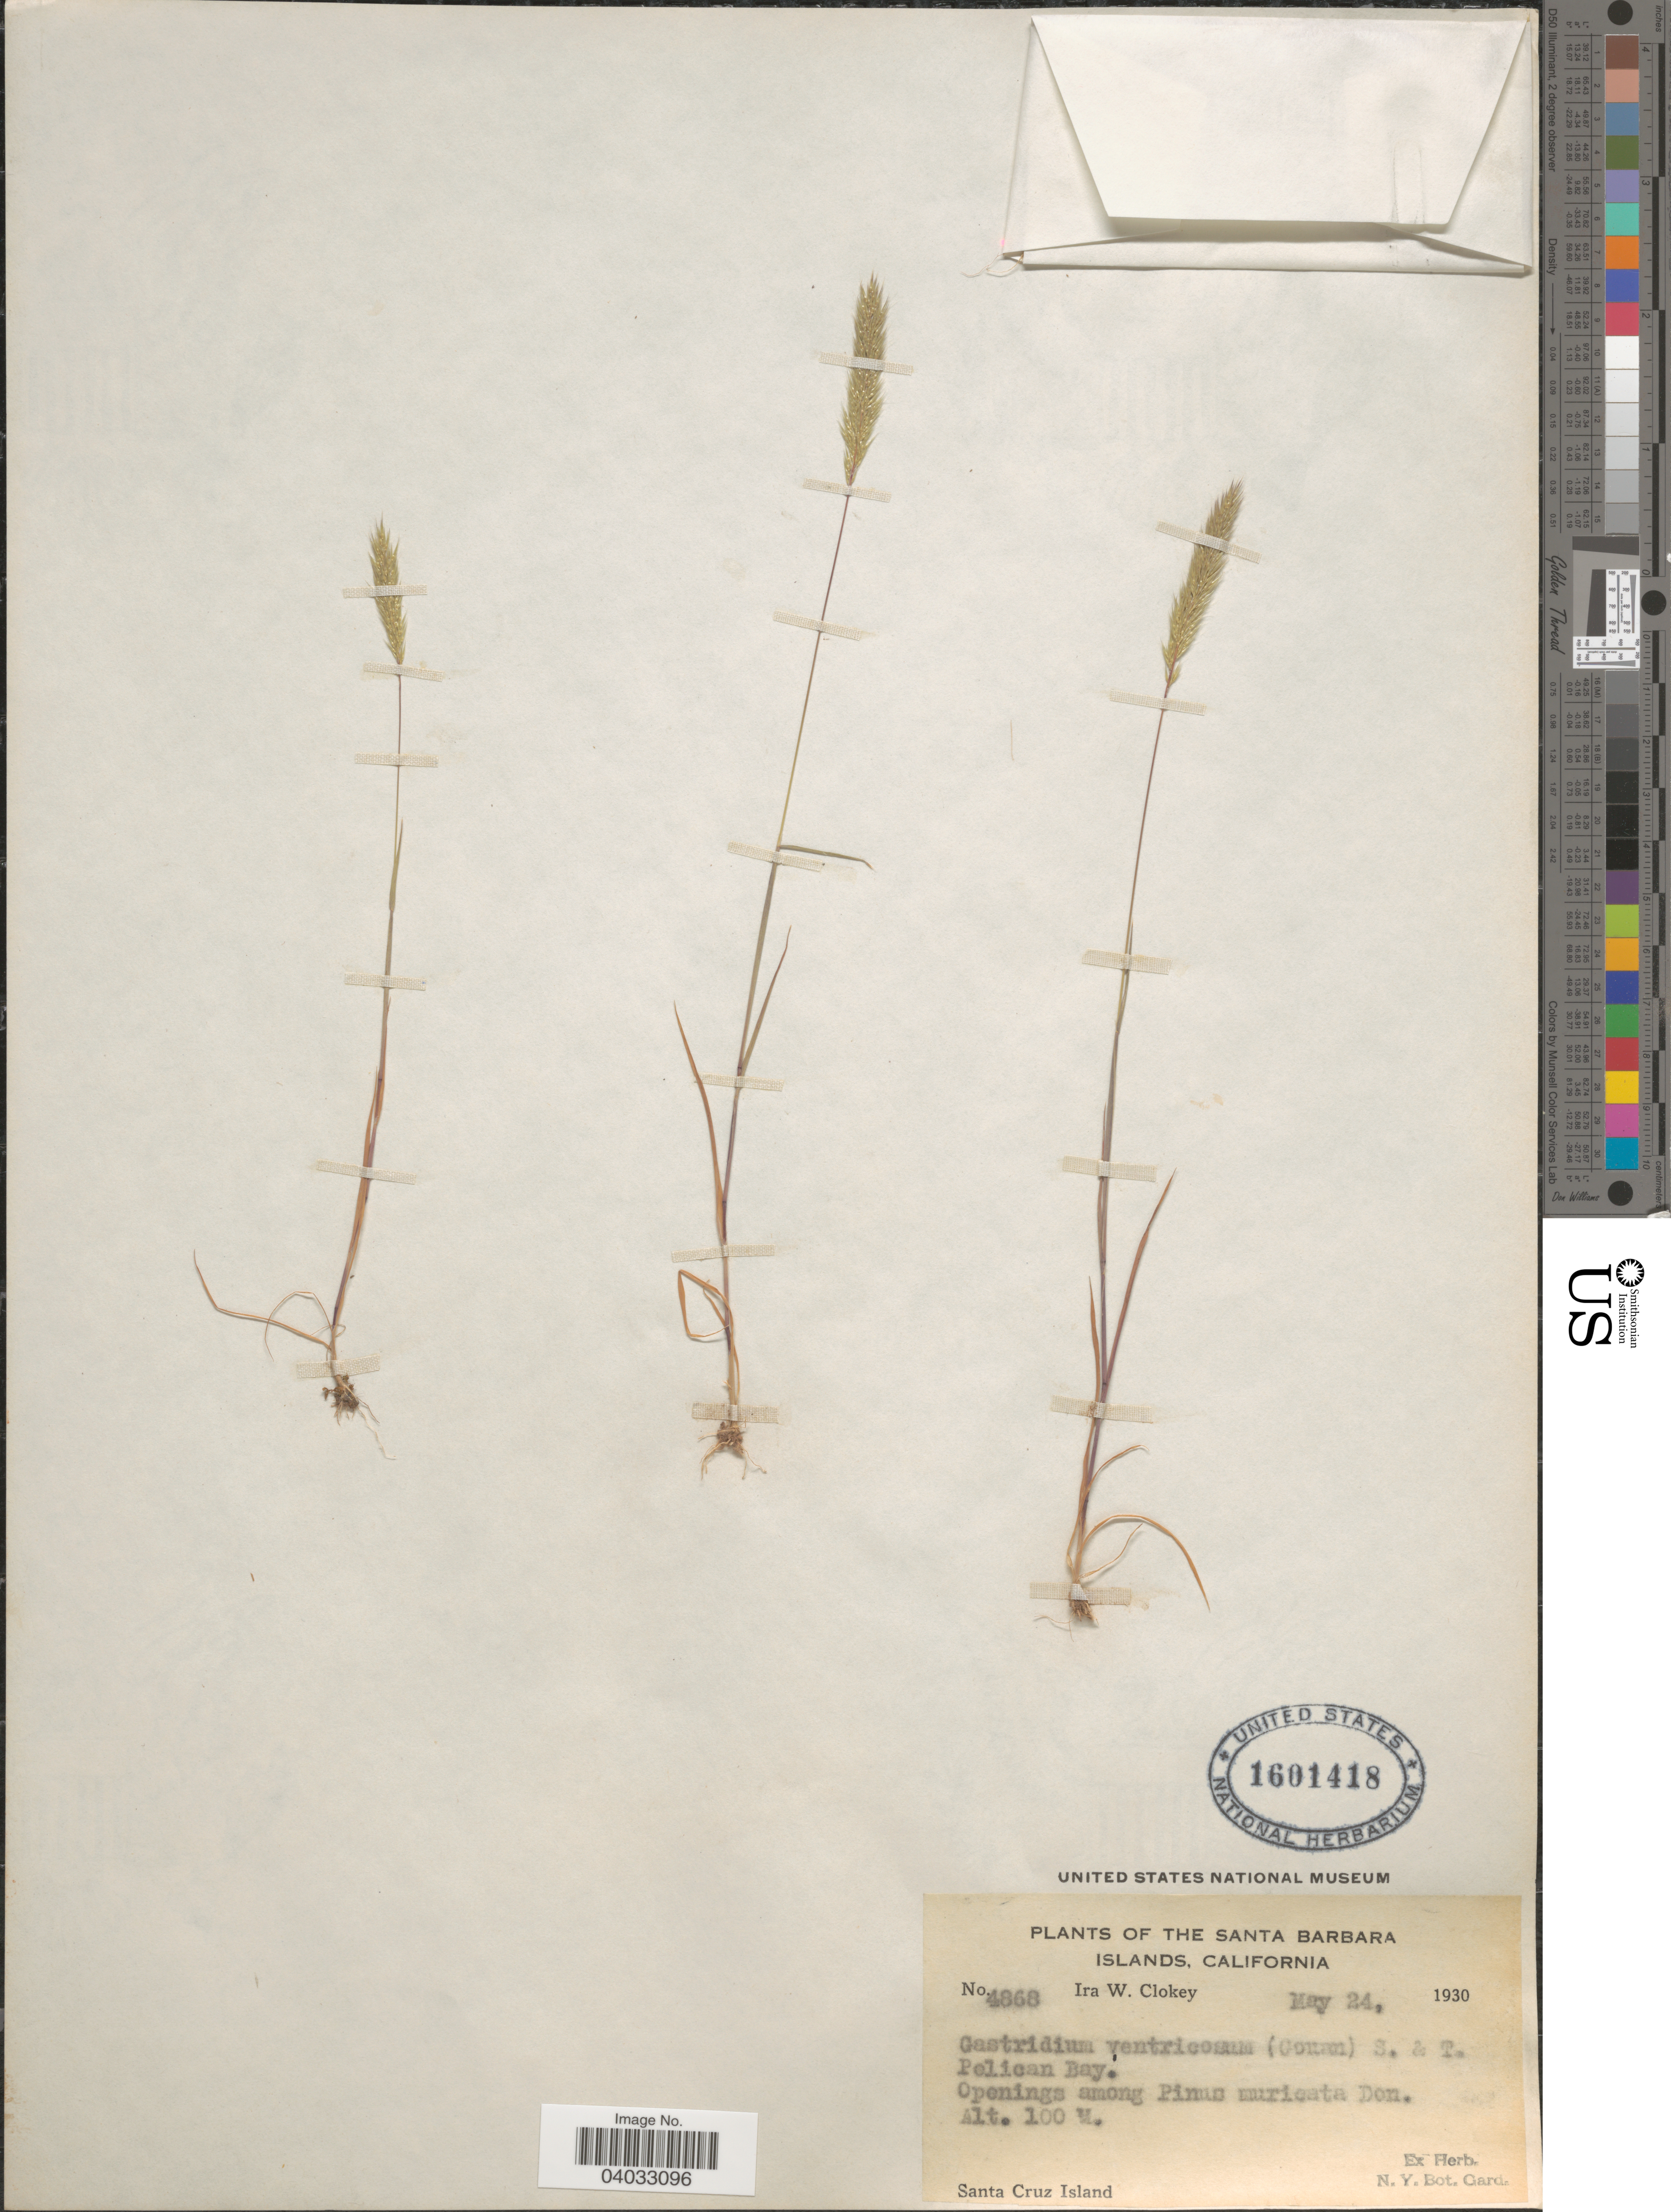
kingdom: Plantae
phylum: Tracheophyta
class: Liliopsida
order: Poales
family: Poaceae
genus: Gastridium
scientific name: Gastridium phleoides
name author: (Nees) C.E. Hubb.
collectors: I. W. Clokey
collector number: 4868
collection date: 1930-05-24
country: United States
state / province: California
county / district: Santa Barbara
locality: The Santa Barbara Islands. Pelican Bay. Santa Cruz Island.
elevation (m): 100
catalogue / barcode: US 1601418